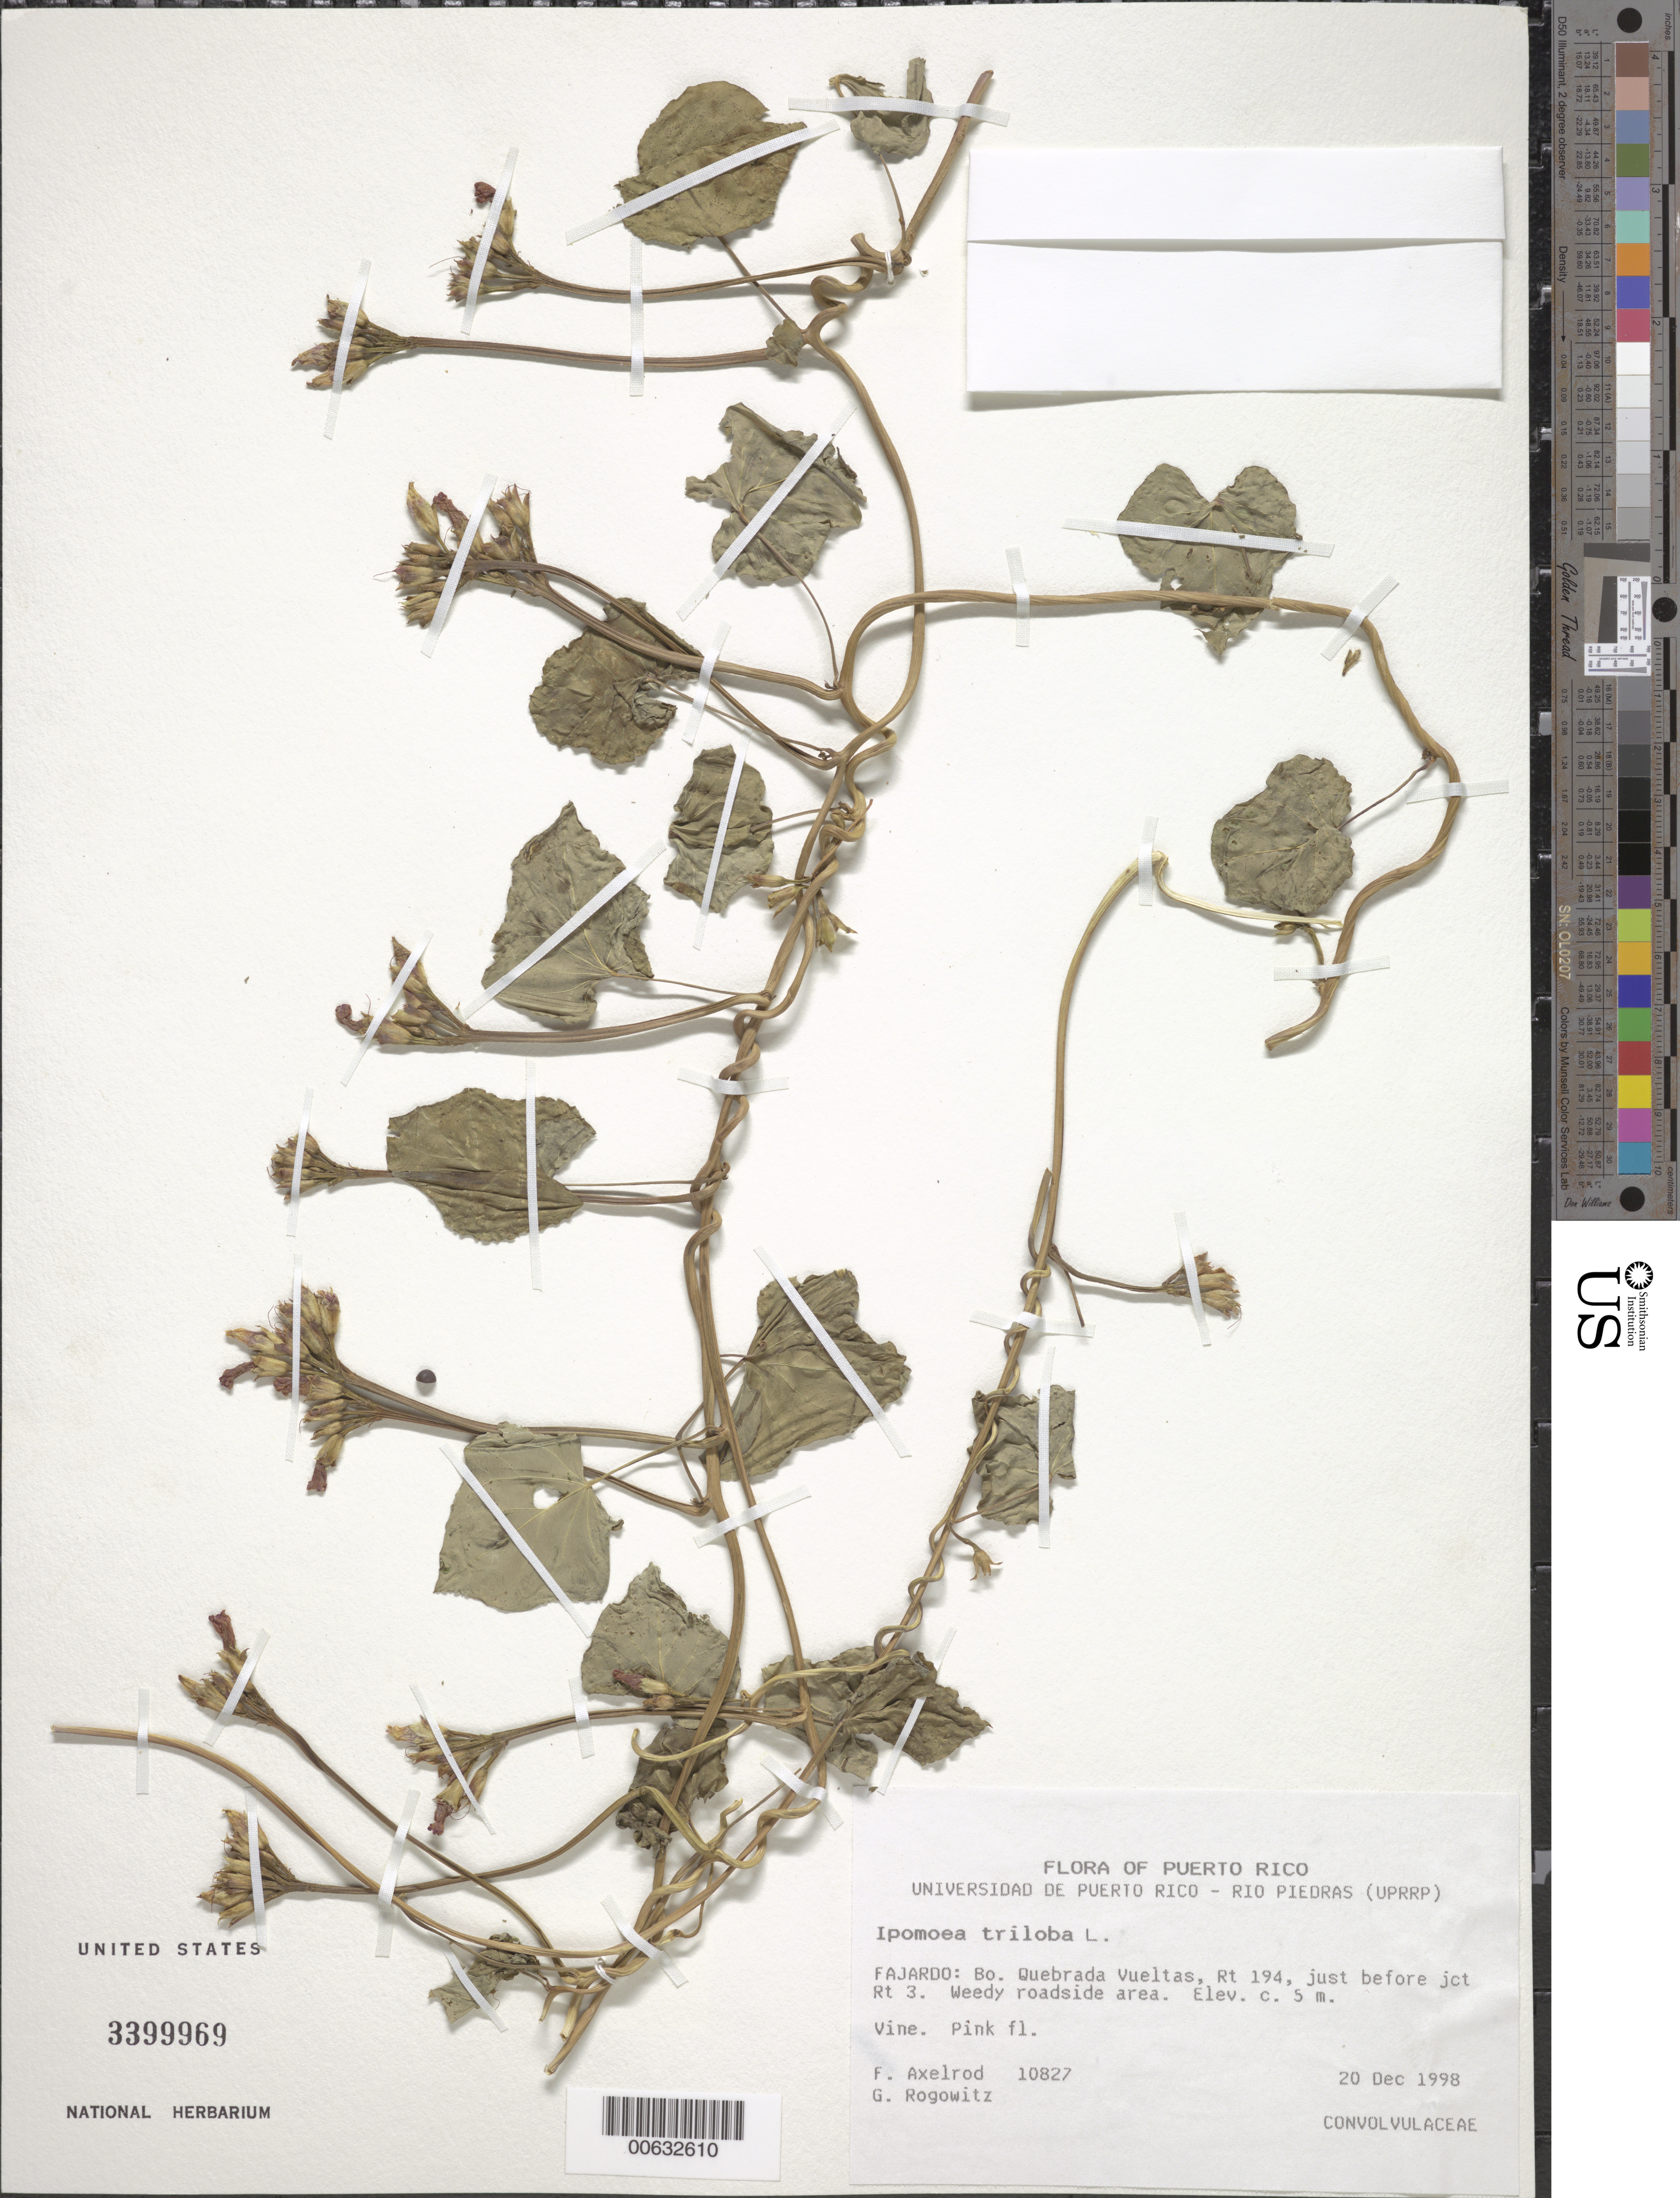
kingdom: Plantae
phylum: Tracheophyta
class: Magnoliopsida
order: Solanales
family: Convolvulaceae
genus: Ipomoea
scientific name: Ipomoea triloba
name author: L.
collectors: F. S. Axelrod & G. Rogowitz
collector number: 10827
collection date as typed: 20 Dec 1998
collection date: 1998-12-20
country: Puerto Rico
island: Greater Antilles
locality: Fajardo: Bo. Quebrada Vueltas, Rt 194, just before jct Rt 3.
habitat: Weedy roadside area.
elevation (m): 5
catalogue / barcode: US 3399969